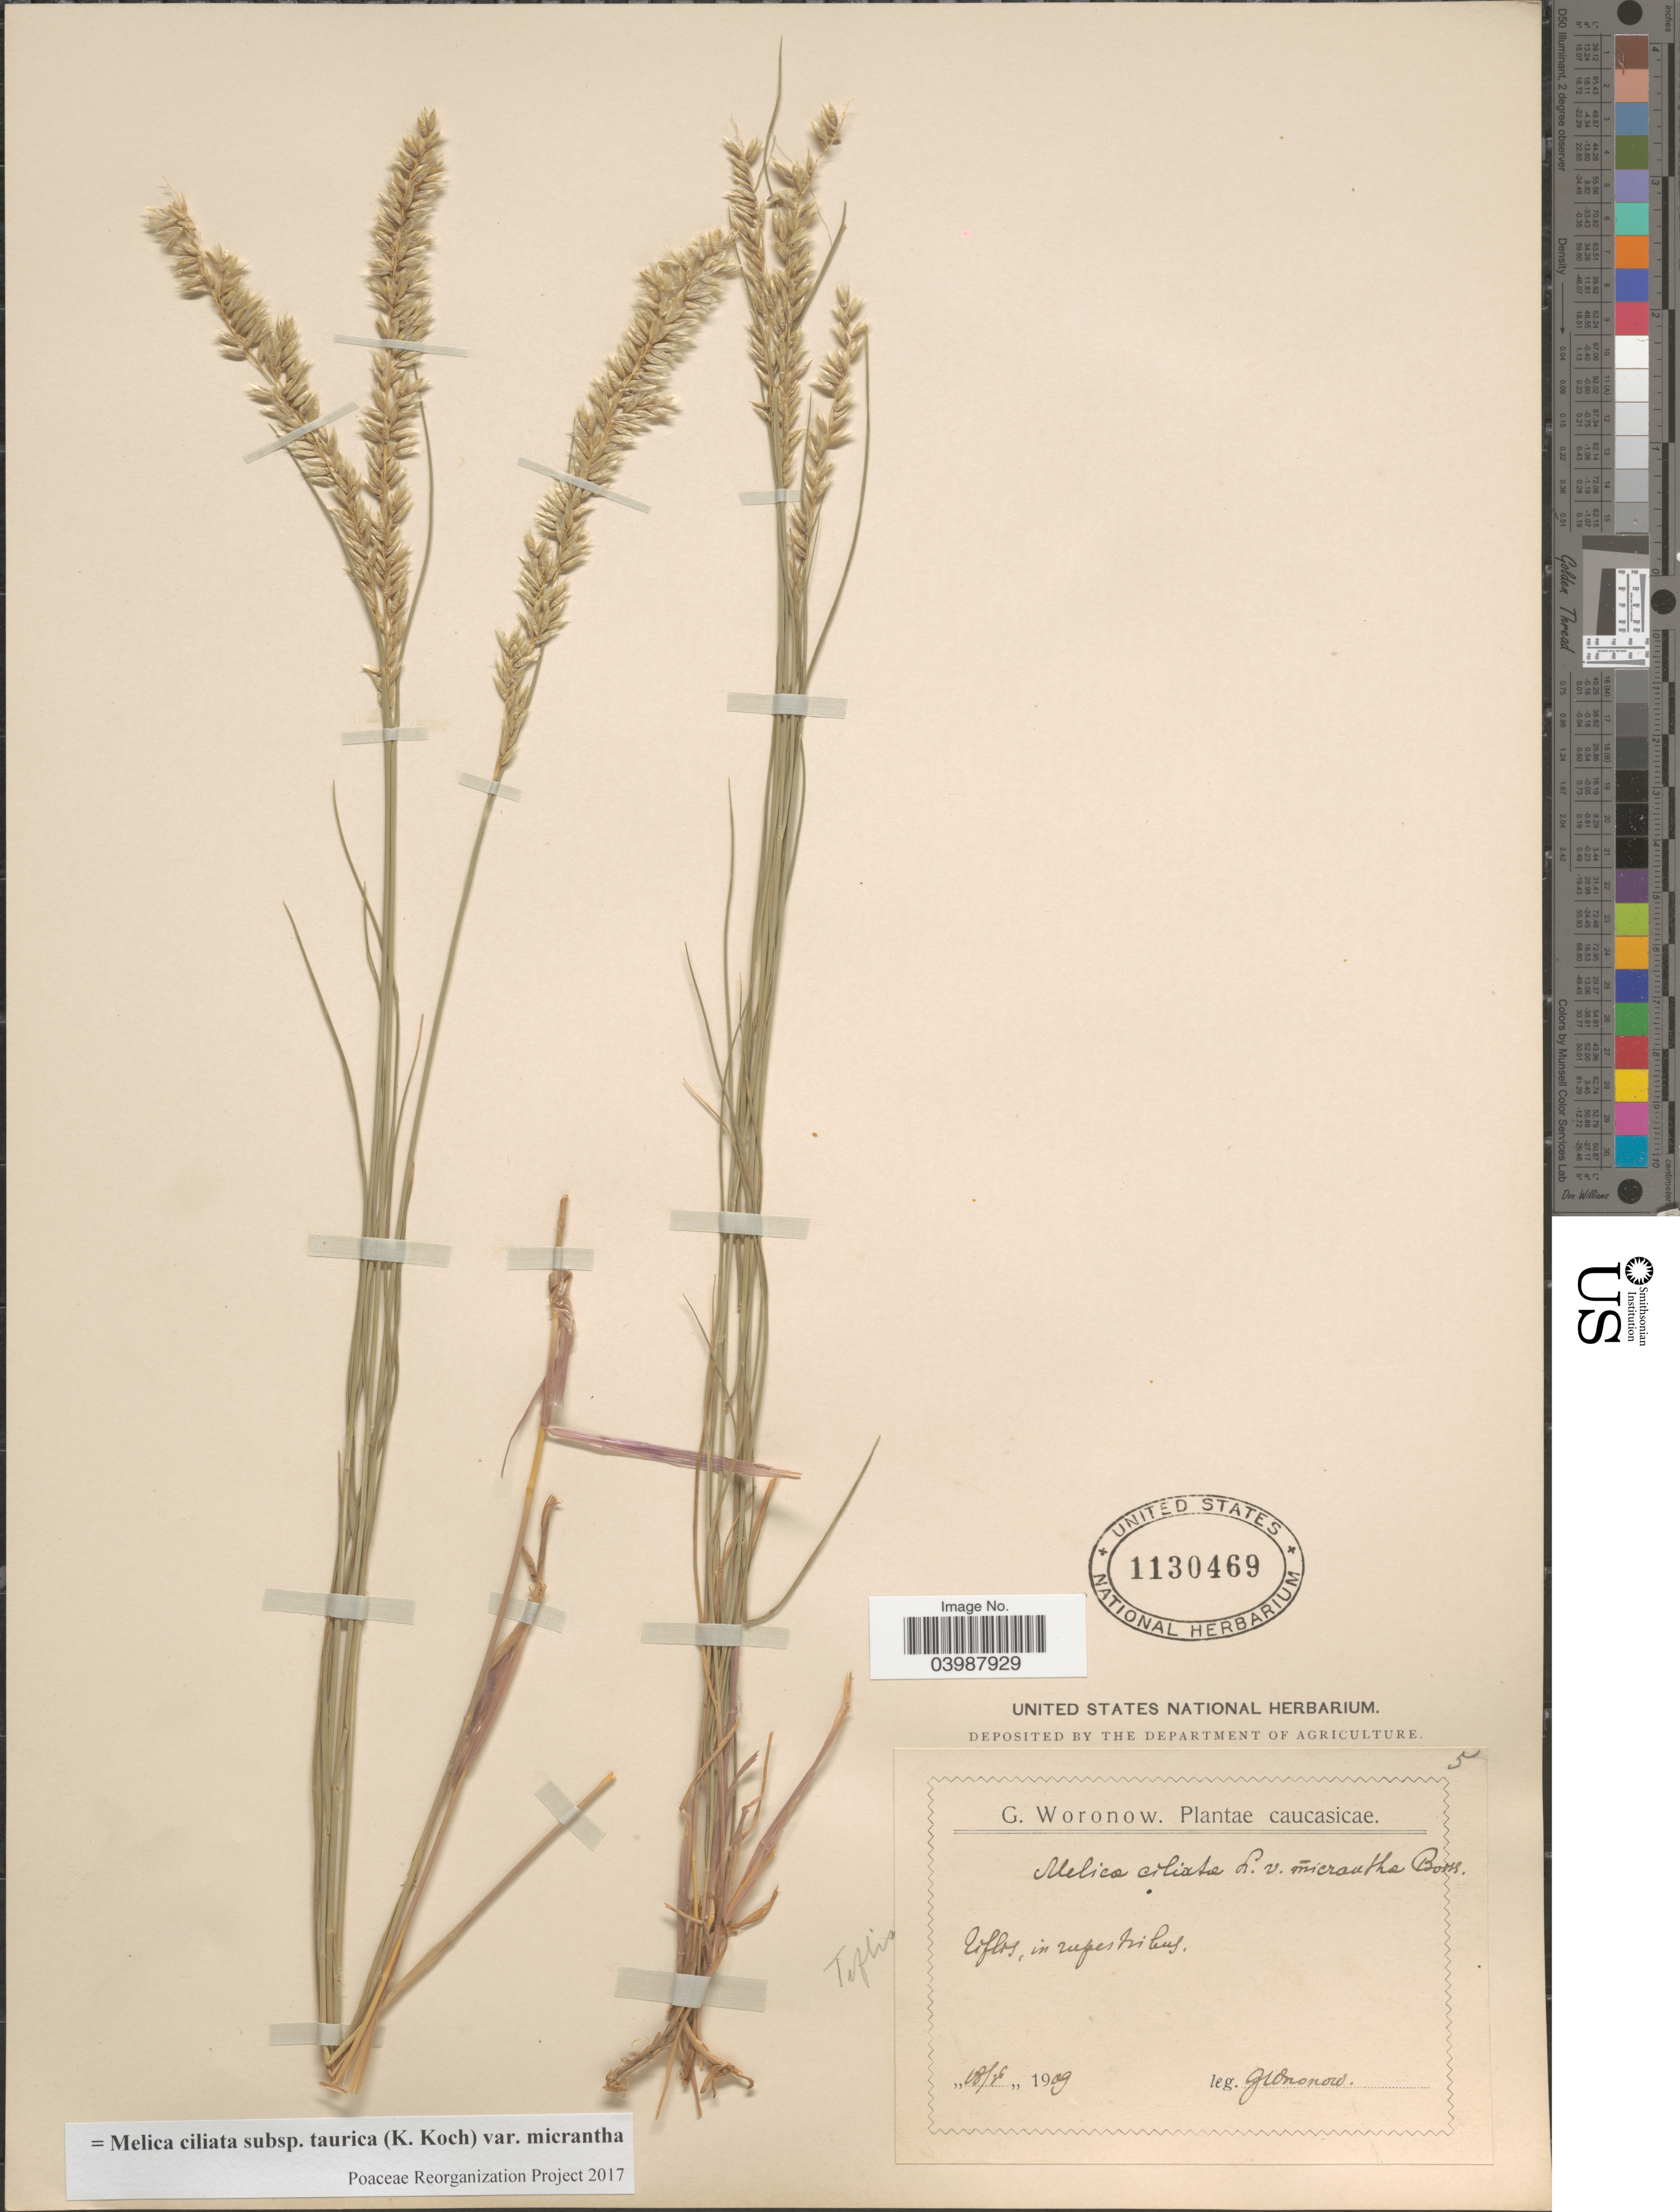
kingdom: Plantae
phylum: Tracheophyta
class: Liliopsida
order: Poales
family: Poaceae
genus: Melica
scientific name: Melica ciliata subsp. taurica var. micrantha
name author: (K. Koch)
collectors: G. Woronow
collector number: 5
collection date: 1909-06-26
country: Georgia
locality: Tiflis, in rupestribus.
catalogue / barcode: US 1130469